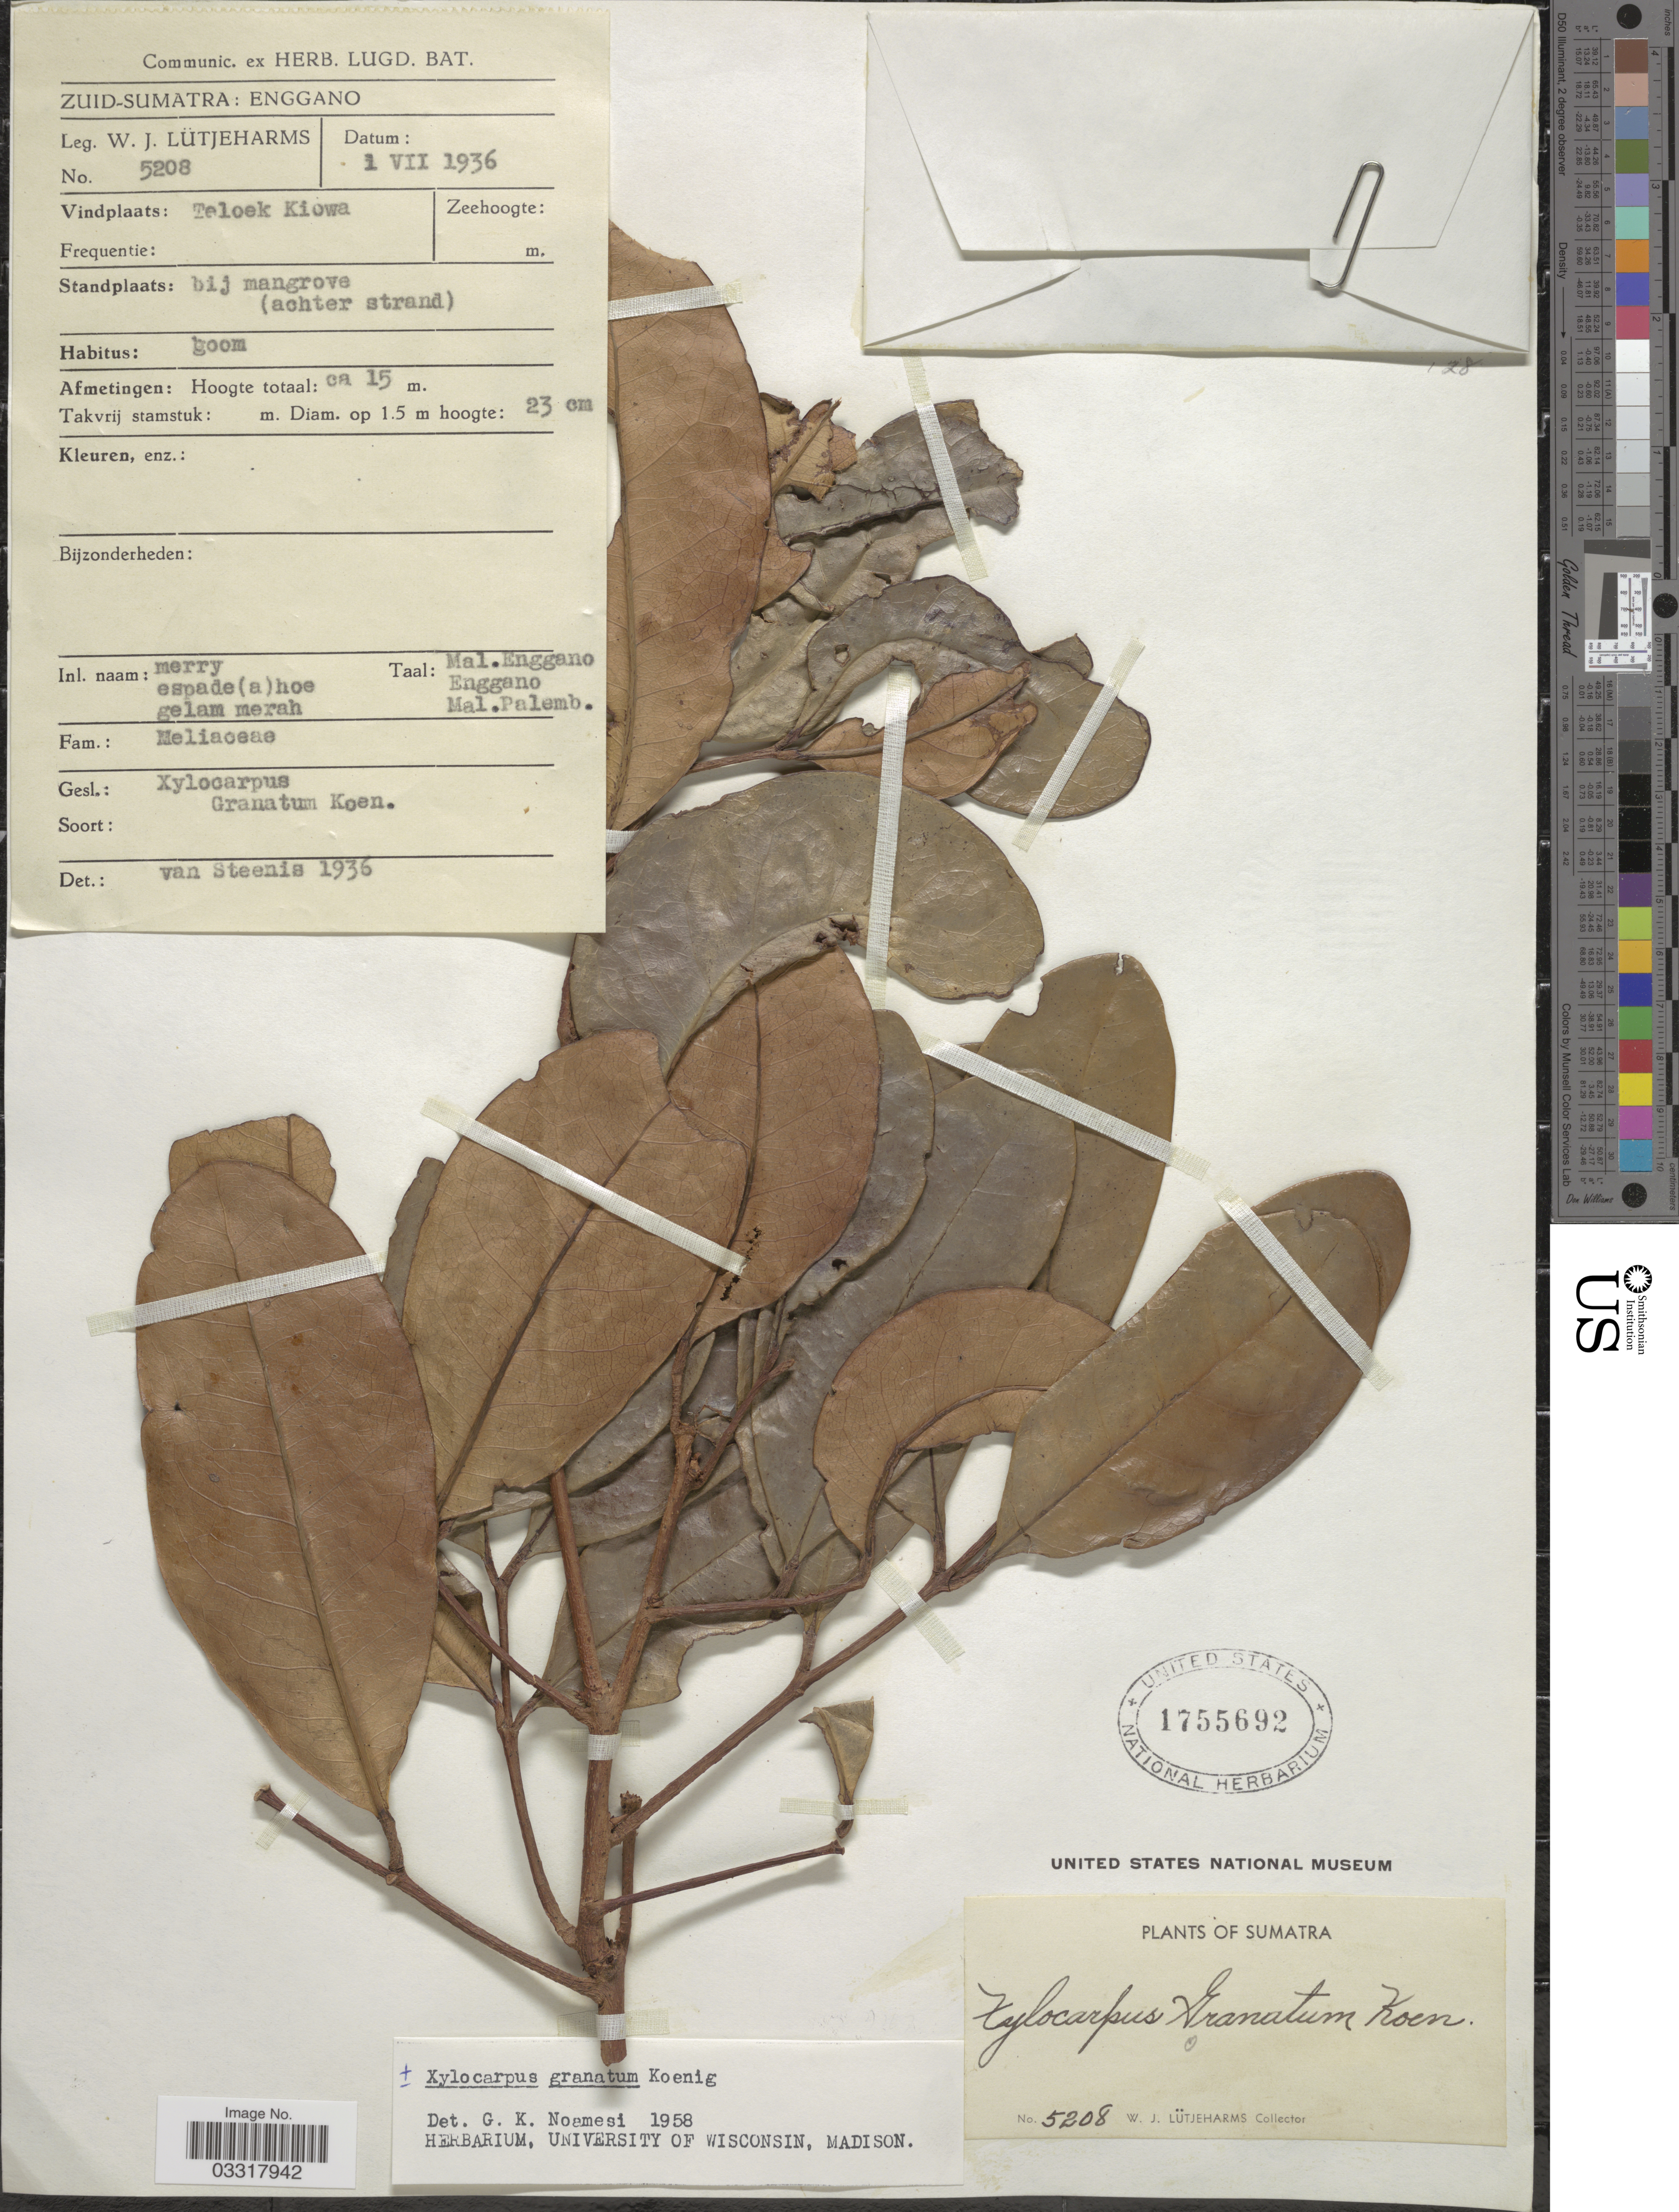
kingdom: Plantae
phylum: Tracheophyta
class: Magnoliopsida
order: Sapindales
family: Meliaceae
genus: Xylocarpus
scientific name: Xylocarpus granatum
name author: J. Koenig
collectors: W. Lütjeharms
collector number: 5208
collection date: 1936-07-01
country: Indonesia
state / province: Sumatra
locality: Zuid-Sumatra: Enggano. Teloek Kiowa.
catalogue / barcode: US 1755692